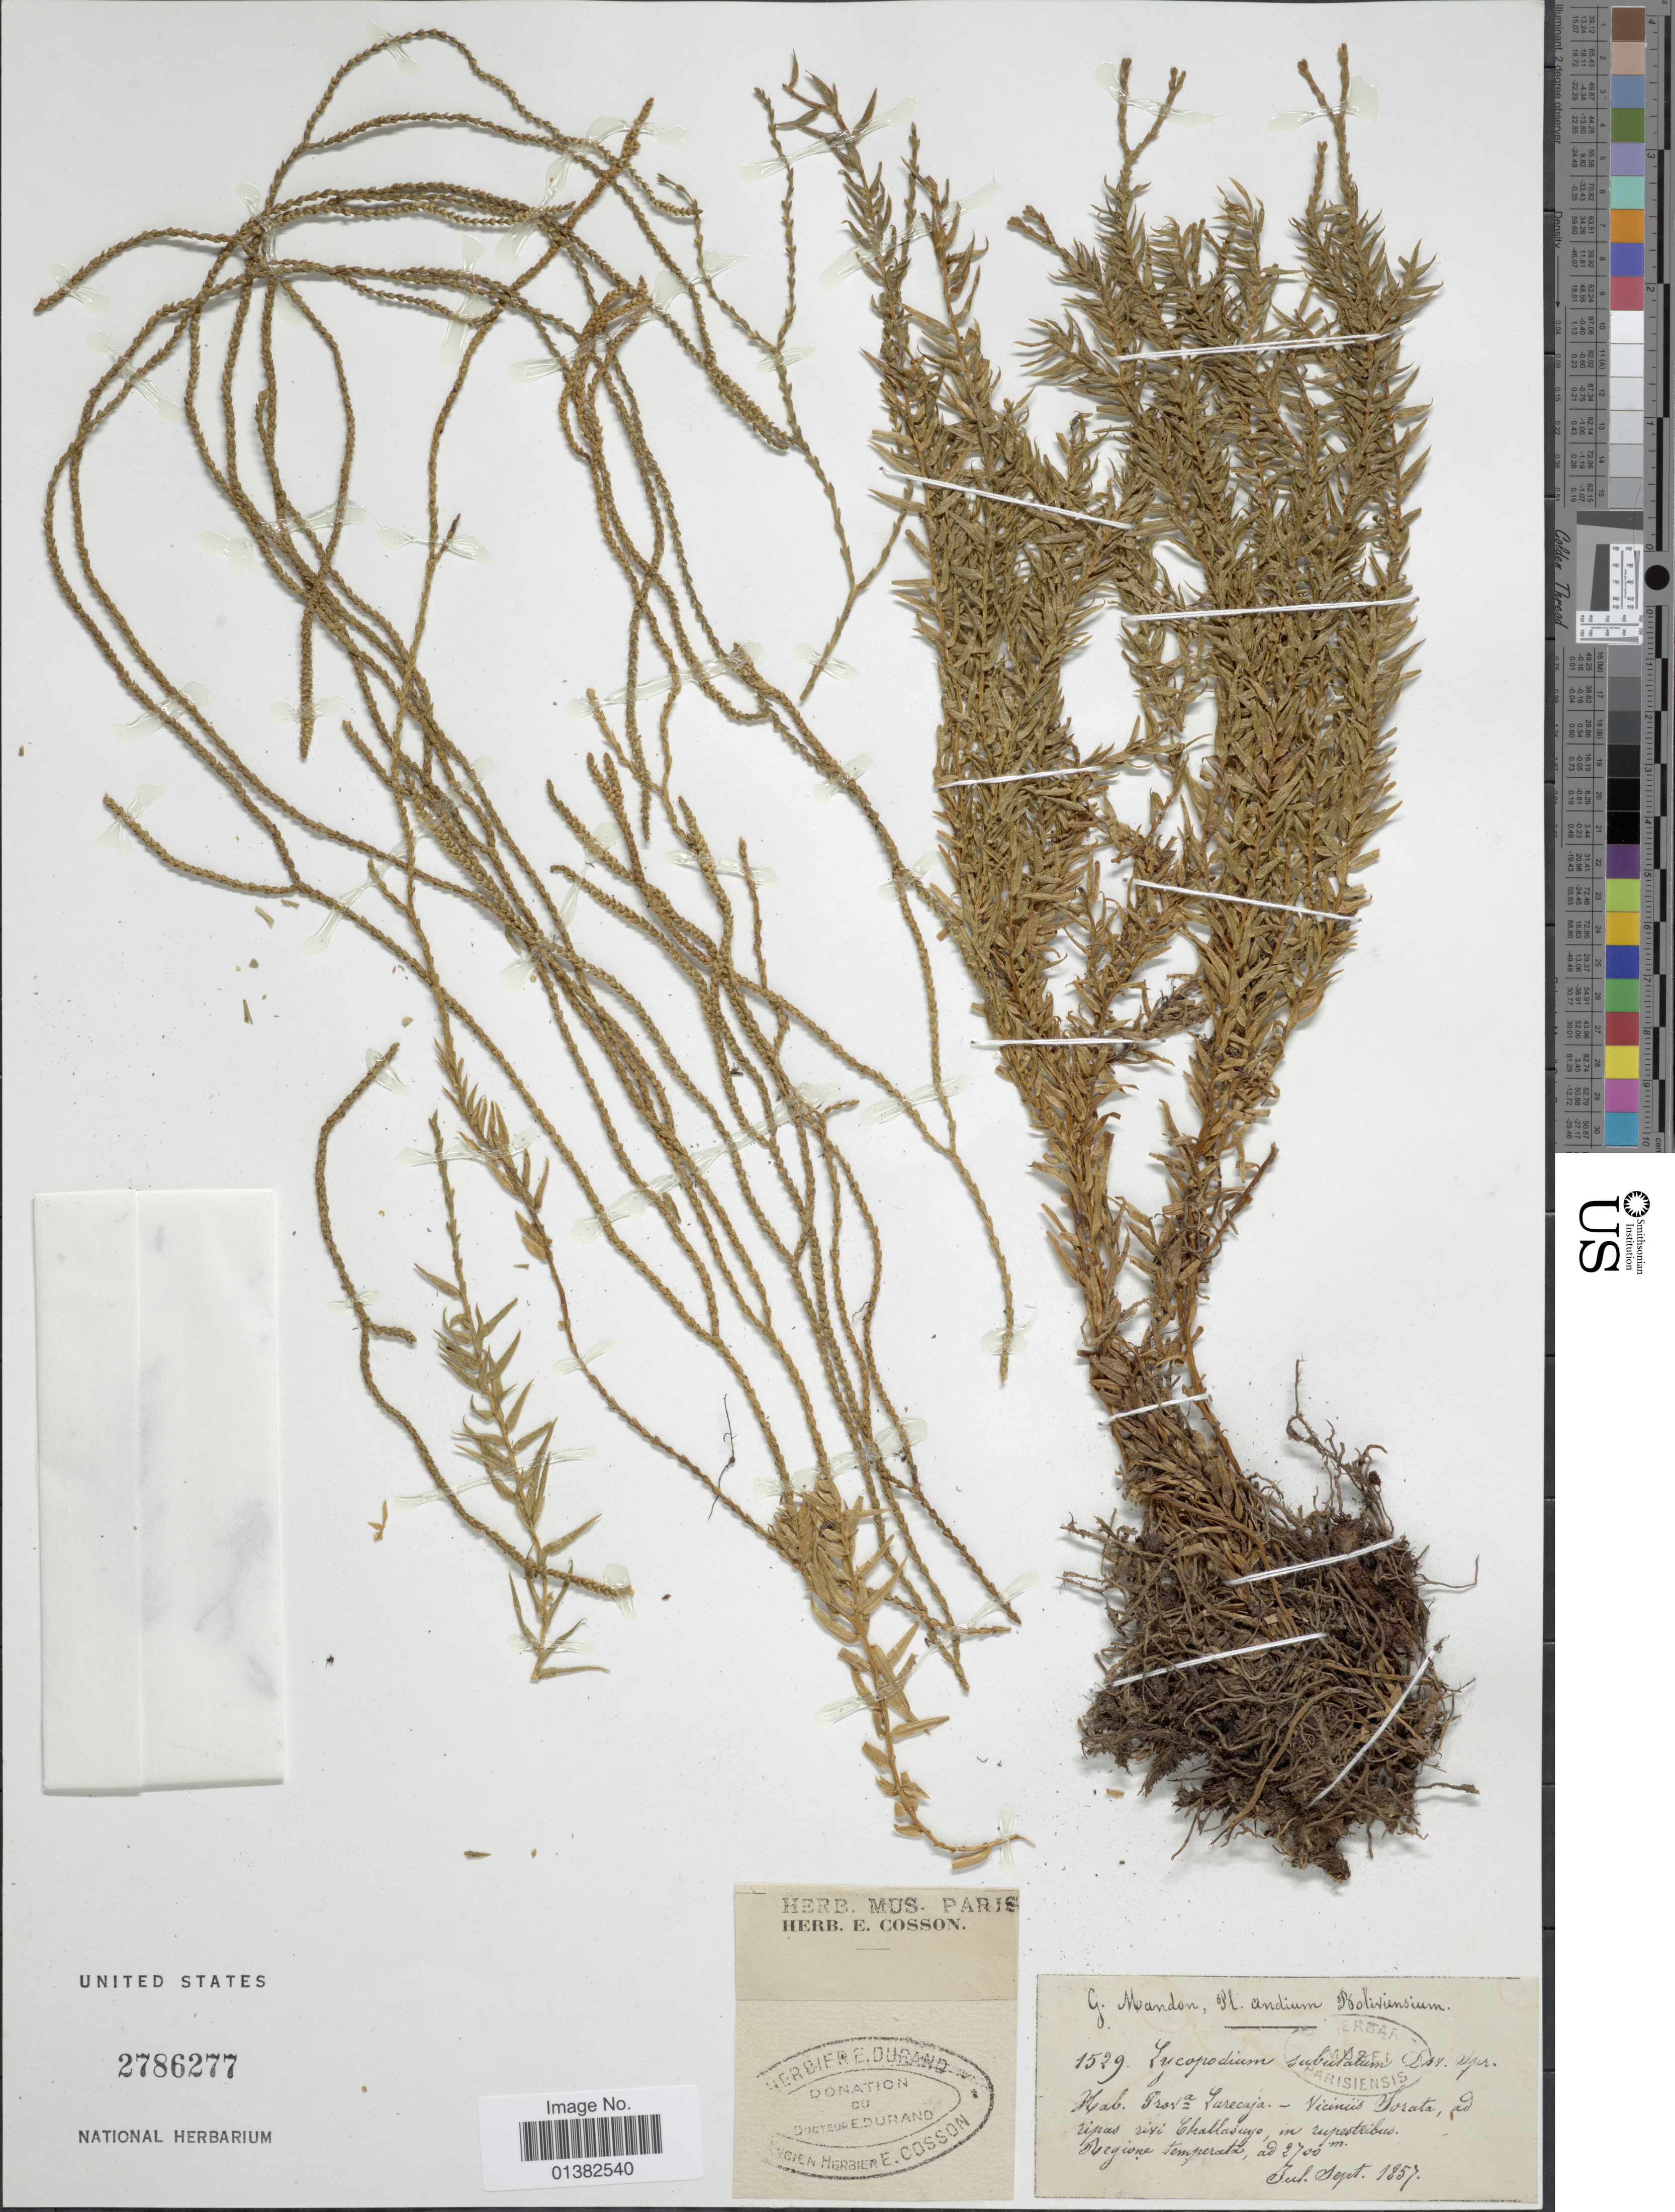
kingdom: Plantae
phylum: Tracheophyta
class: Lycopodiopsida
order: Lycopodiales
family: Lycopodiaceae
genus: Phlegmariurus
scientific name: Phlegmariurus phylicifolius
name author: (Desv. ex Poir.) B. Øllg.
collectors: G. Mandon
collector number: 1529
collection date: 1857-07/1857-09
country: Bolivia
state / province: La Páz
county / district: Larecaja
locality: Prova Larecaja - Viciniis Sorata, ad ripas rivi Challasuyo, in rupestribus, Regione temperata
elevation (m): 2700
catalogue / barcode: US 2786277